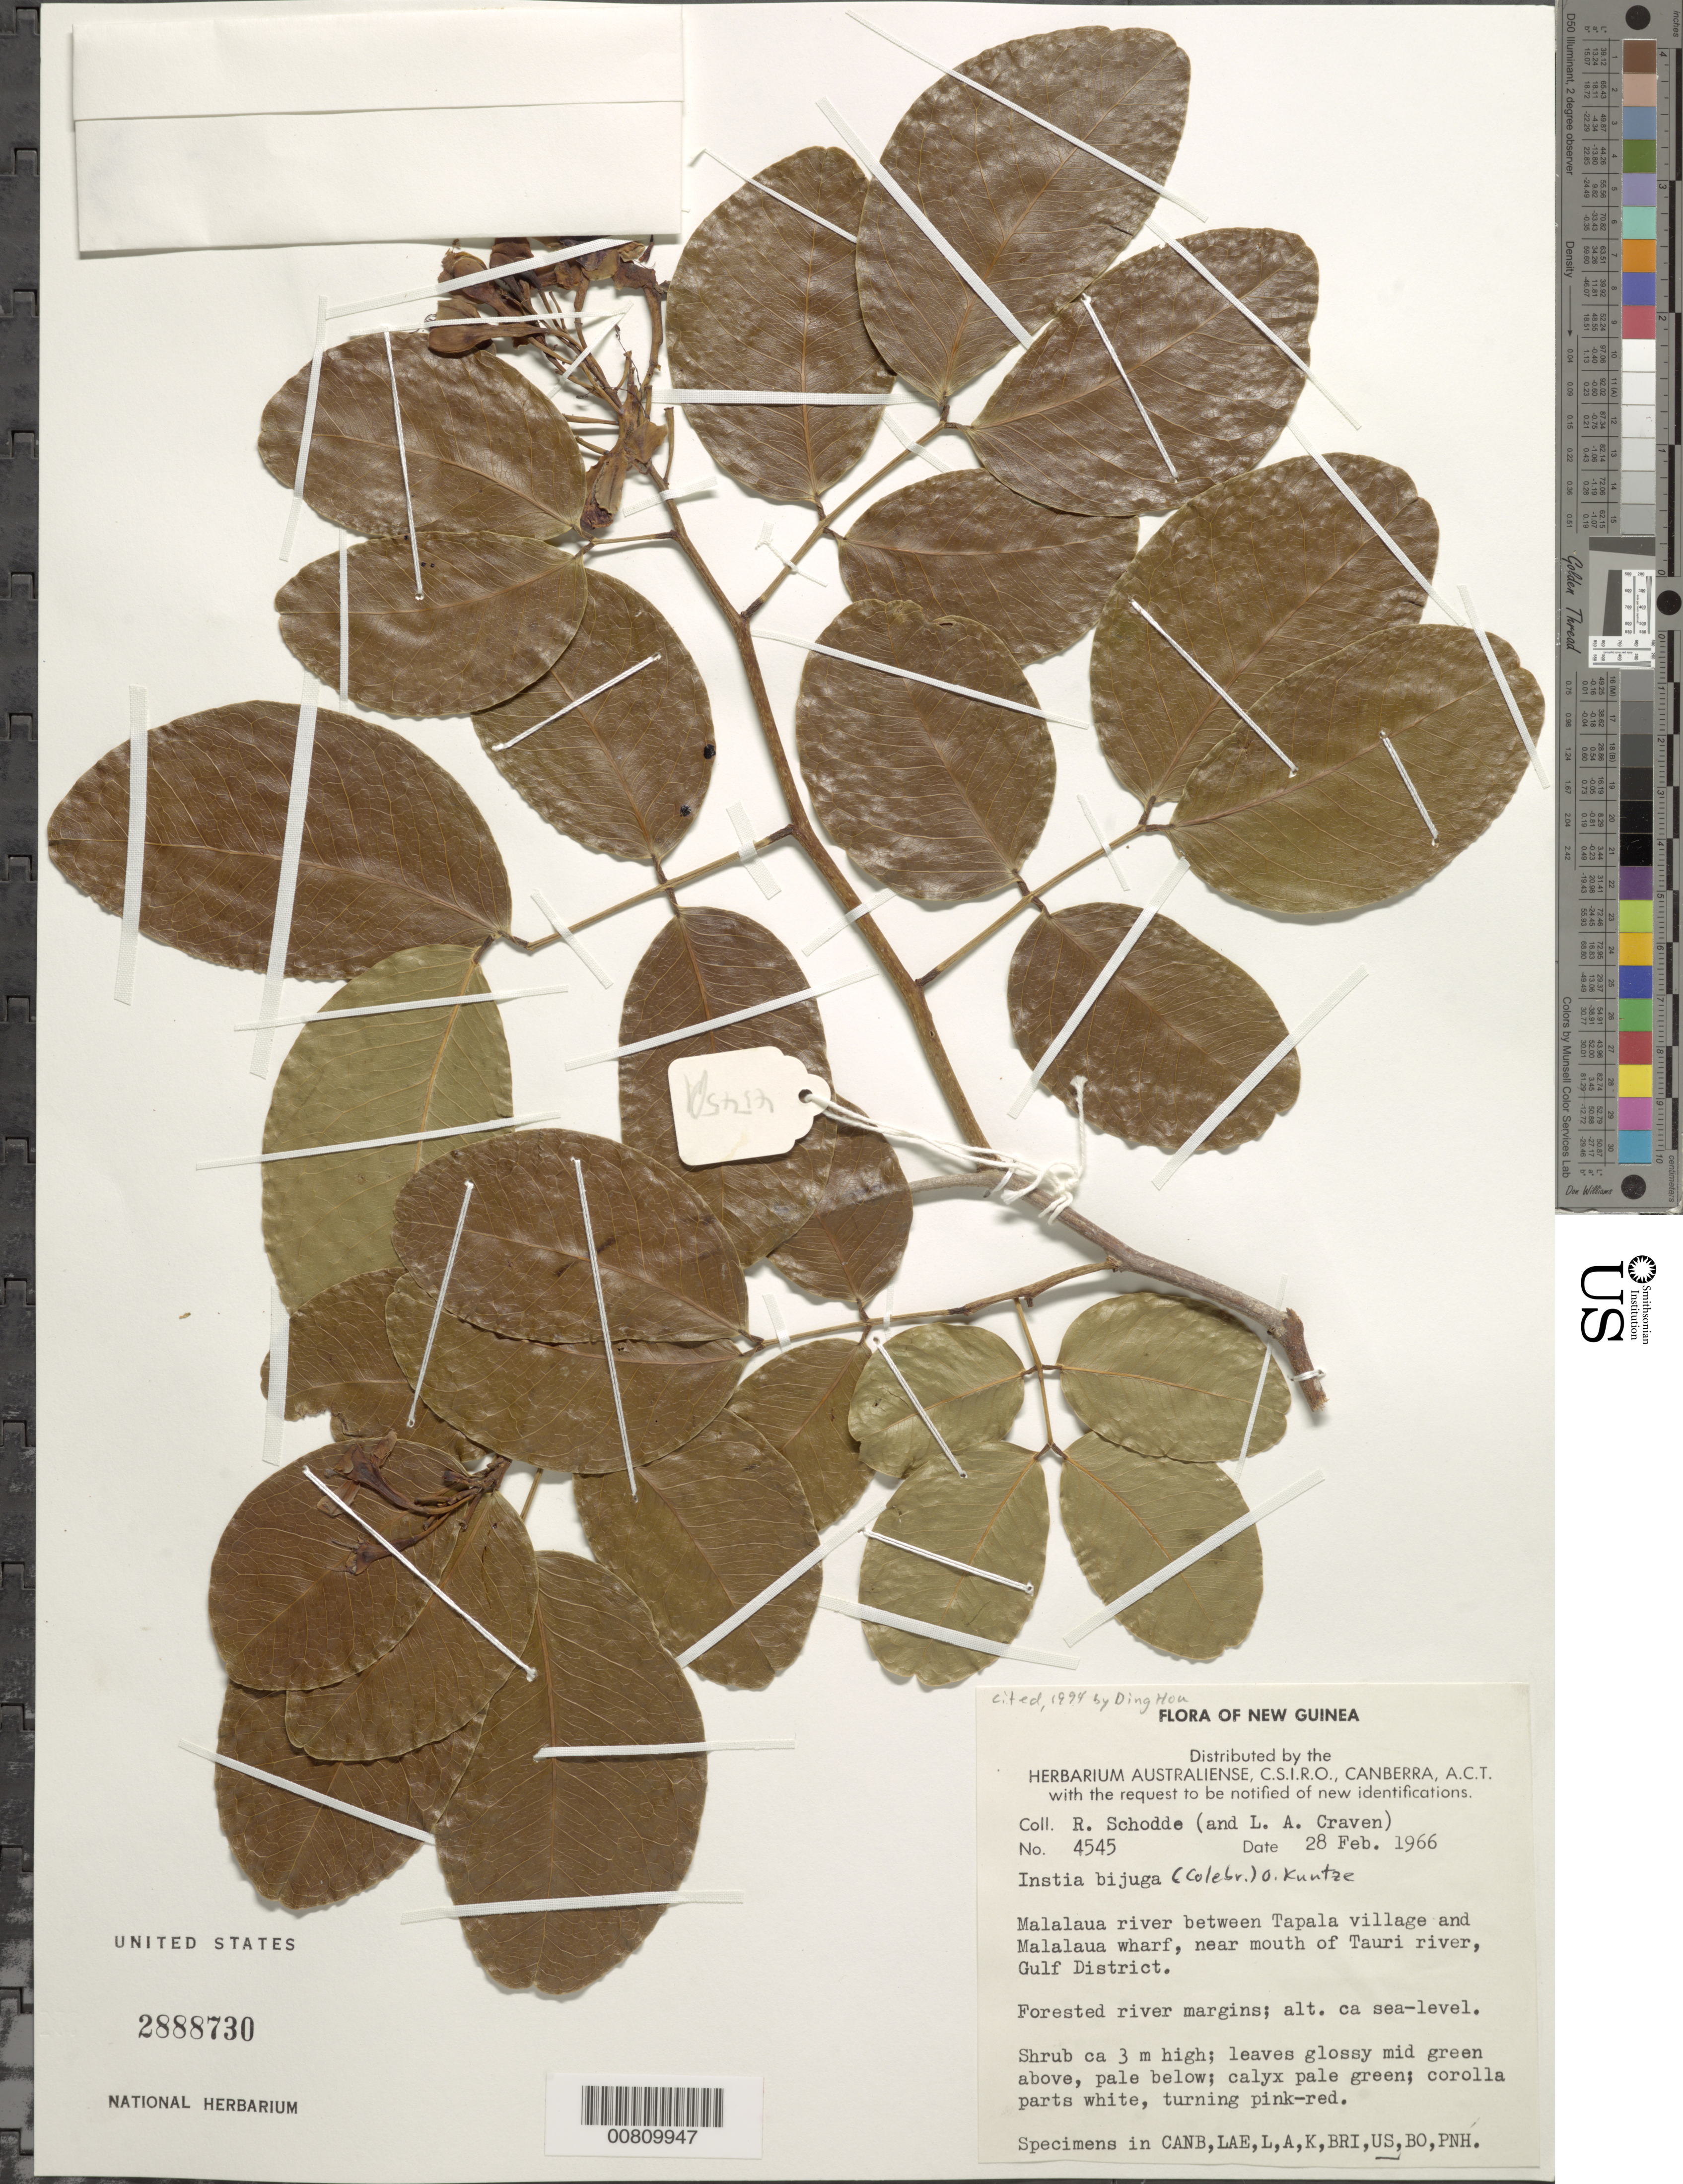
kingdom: Plantae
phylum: Tracheophyta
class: Magnoliopsida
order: Fabales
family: Fabaceae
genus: Intsia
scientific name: Intsia bijuga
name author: (Colebr.) Kuntze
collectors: R. Schodde & L. A. Craven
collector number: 4545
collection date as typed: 28 Feb 1966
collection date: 1966-02-28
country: Papua New Guinea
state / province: Gulf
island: New Guinea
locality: Malalaua River between Tapala Village and Malalau wharf, near mouth of Tauri River.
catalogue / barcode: US 2888730